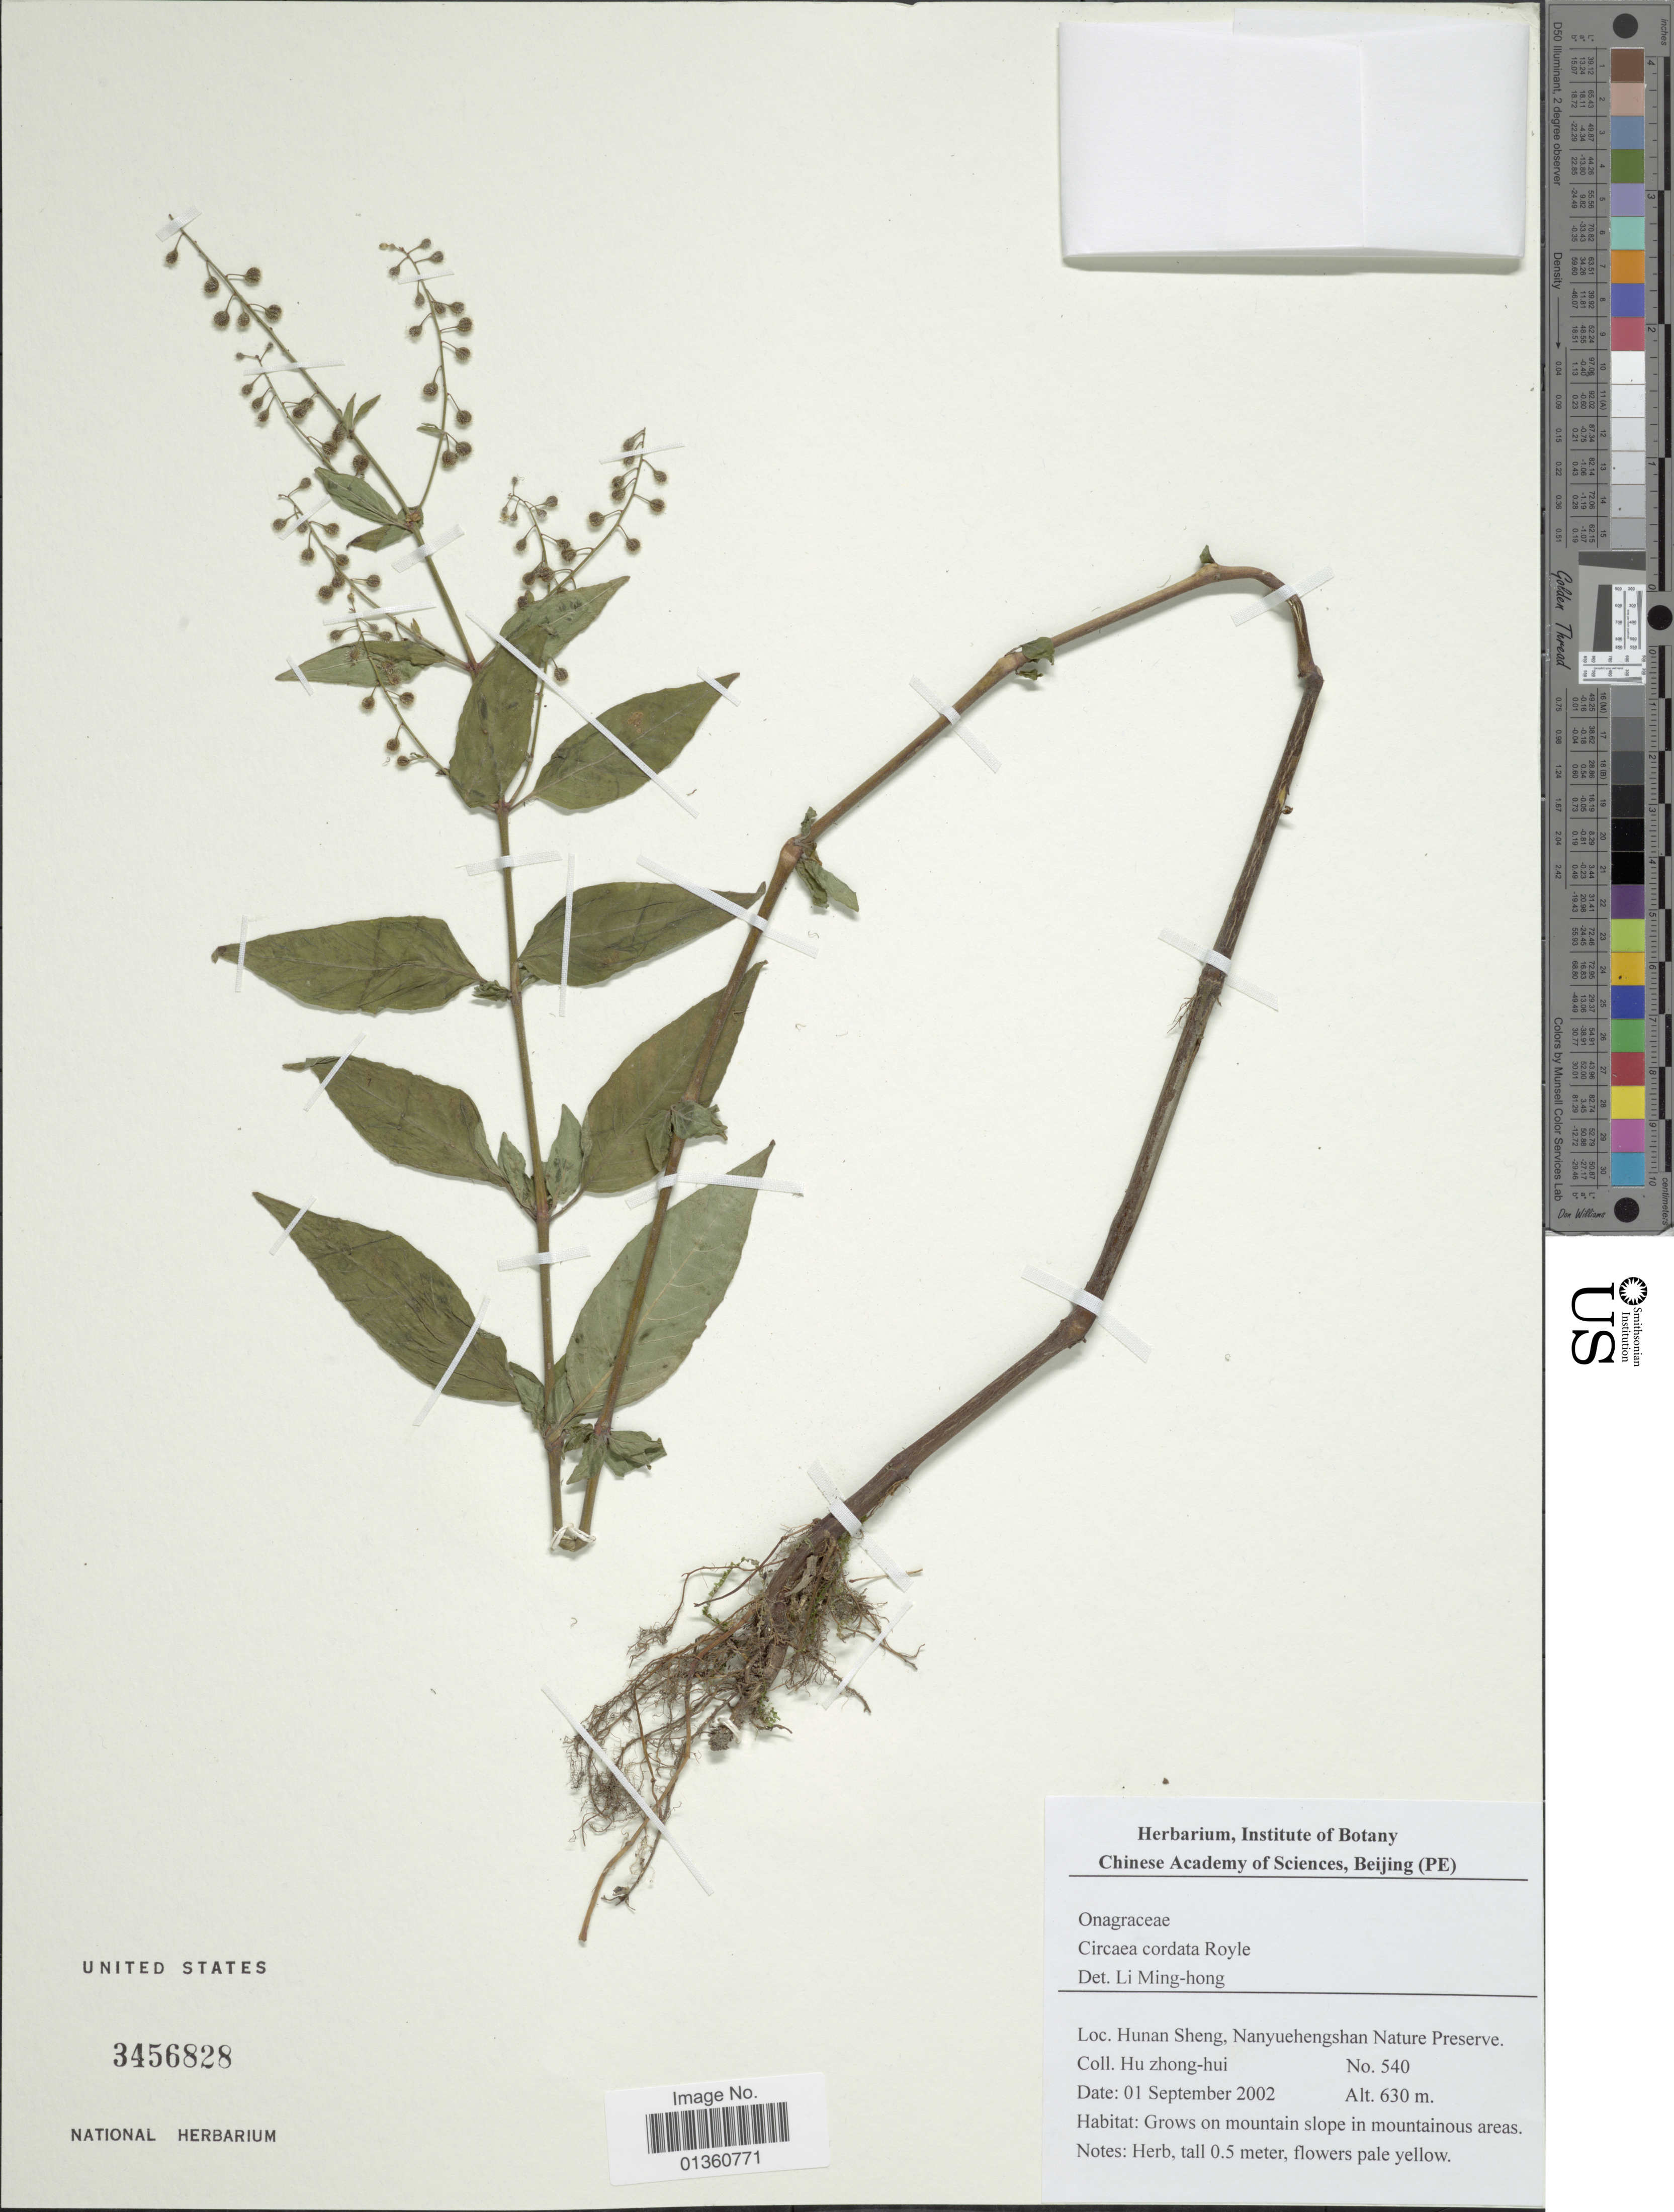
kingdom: Plantae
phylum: Tracheophyta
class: Magnoliopsida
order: Myrtales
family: Onagraceae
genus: Circaea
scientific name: Circaea cordata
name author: Royle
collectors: Z. H. Hu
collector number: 540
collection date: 2002-09-01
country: China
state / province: Hunan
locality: Hunan Sheng, Nanyuehengshan Nature Preserve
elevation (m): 630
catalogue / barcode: US 3456828